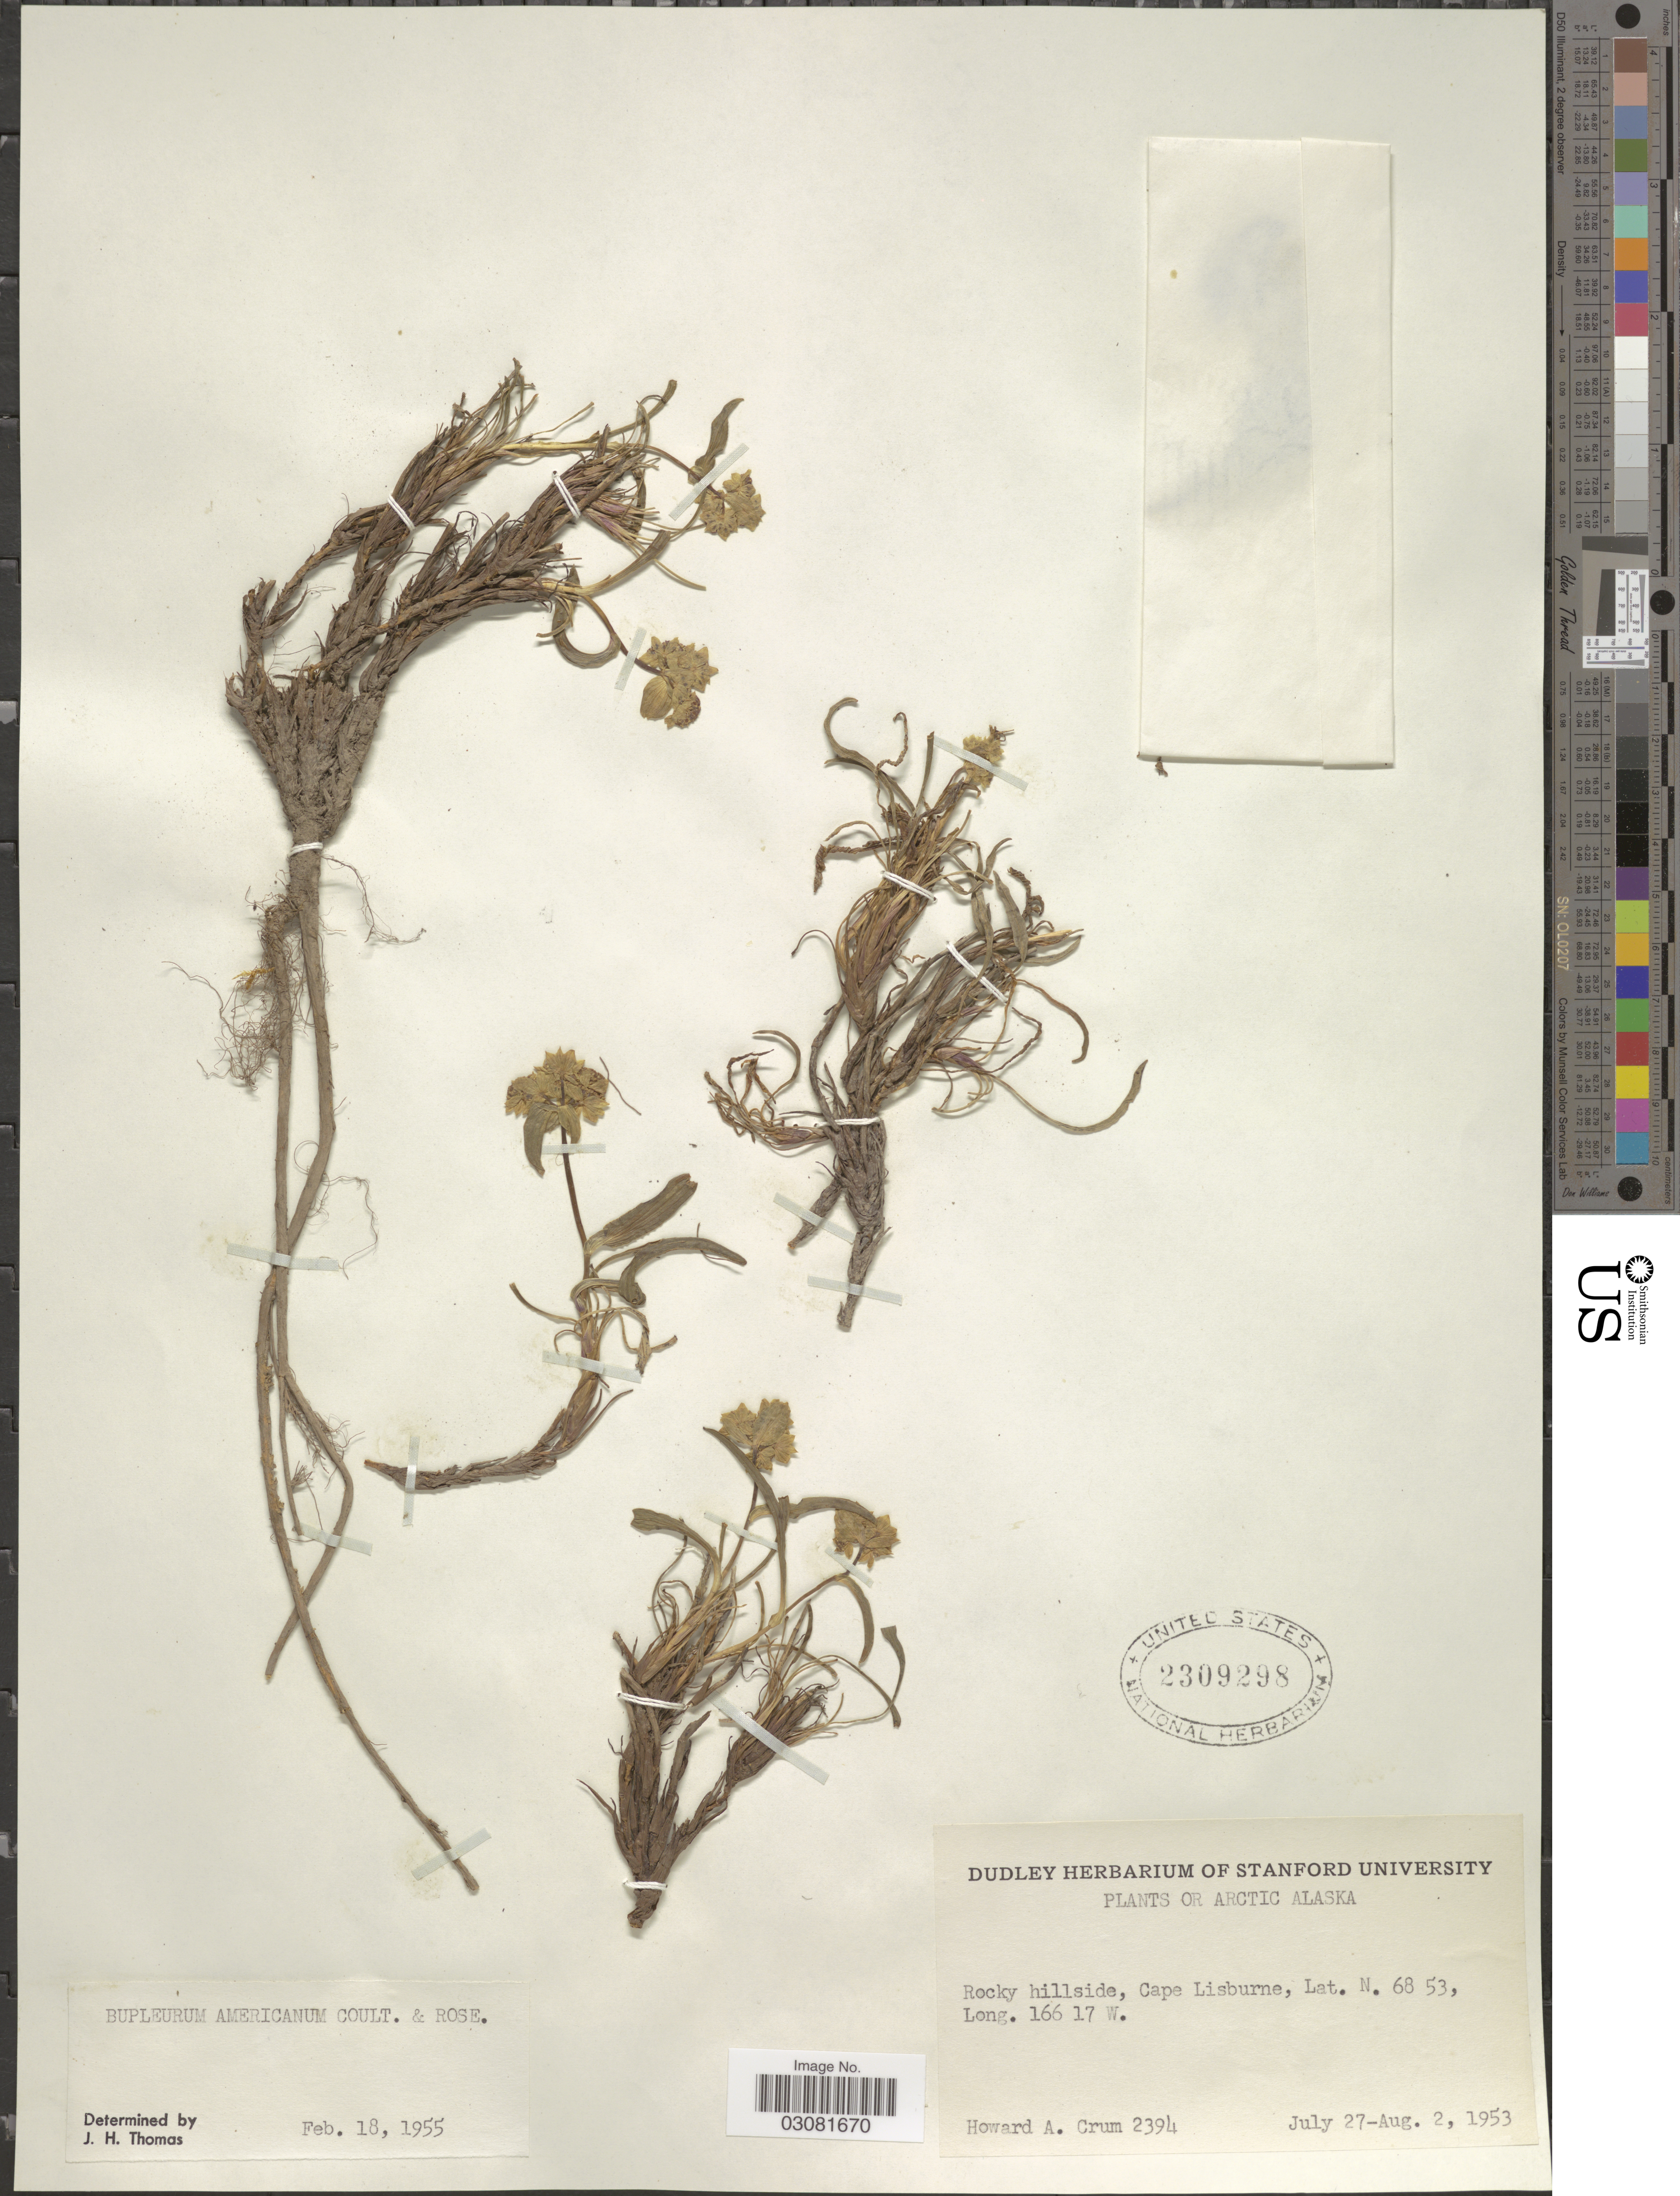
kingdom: Plantae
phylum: Tracheophyta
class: Magnoliopsida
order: Apiales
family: Apiaceae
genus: Bupleurum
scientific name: Bupleurum americanum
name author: J.M. Coult. & Rose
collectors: H. A. Crum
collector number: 2394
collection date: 1953-07-27/1953-08-02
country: United States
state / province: Alaska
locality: Arctic Alaska, Rocky hillside, Cape Lisburne.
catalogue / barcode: US 2309298